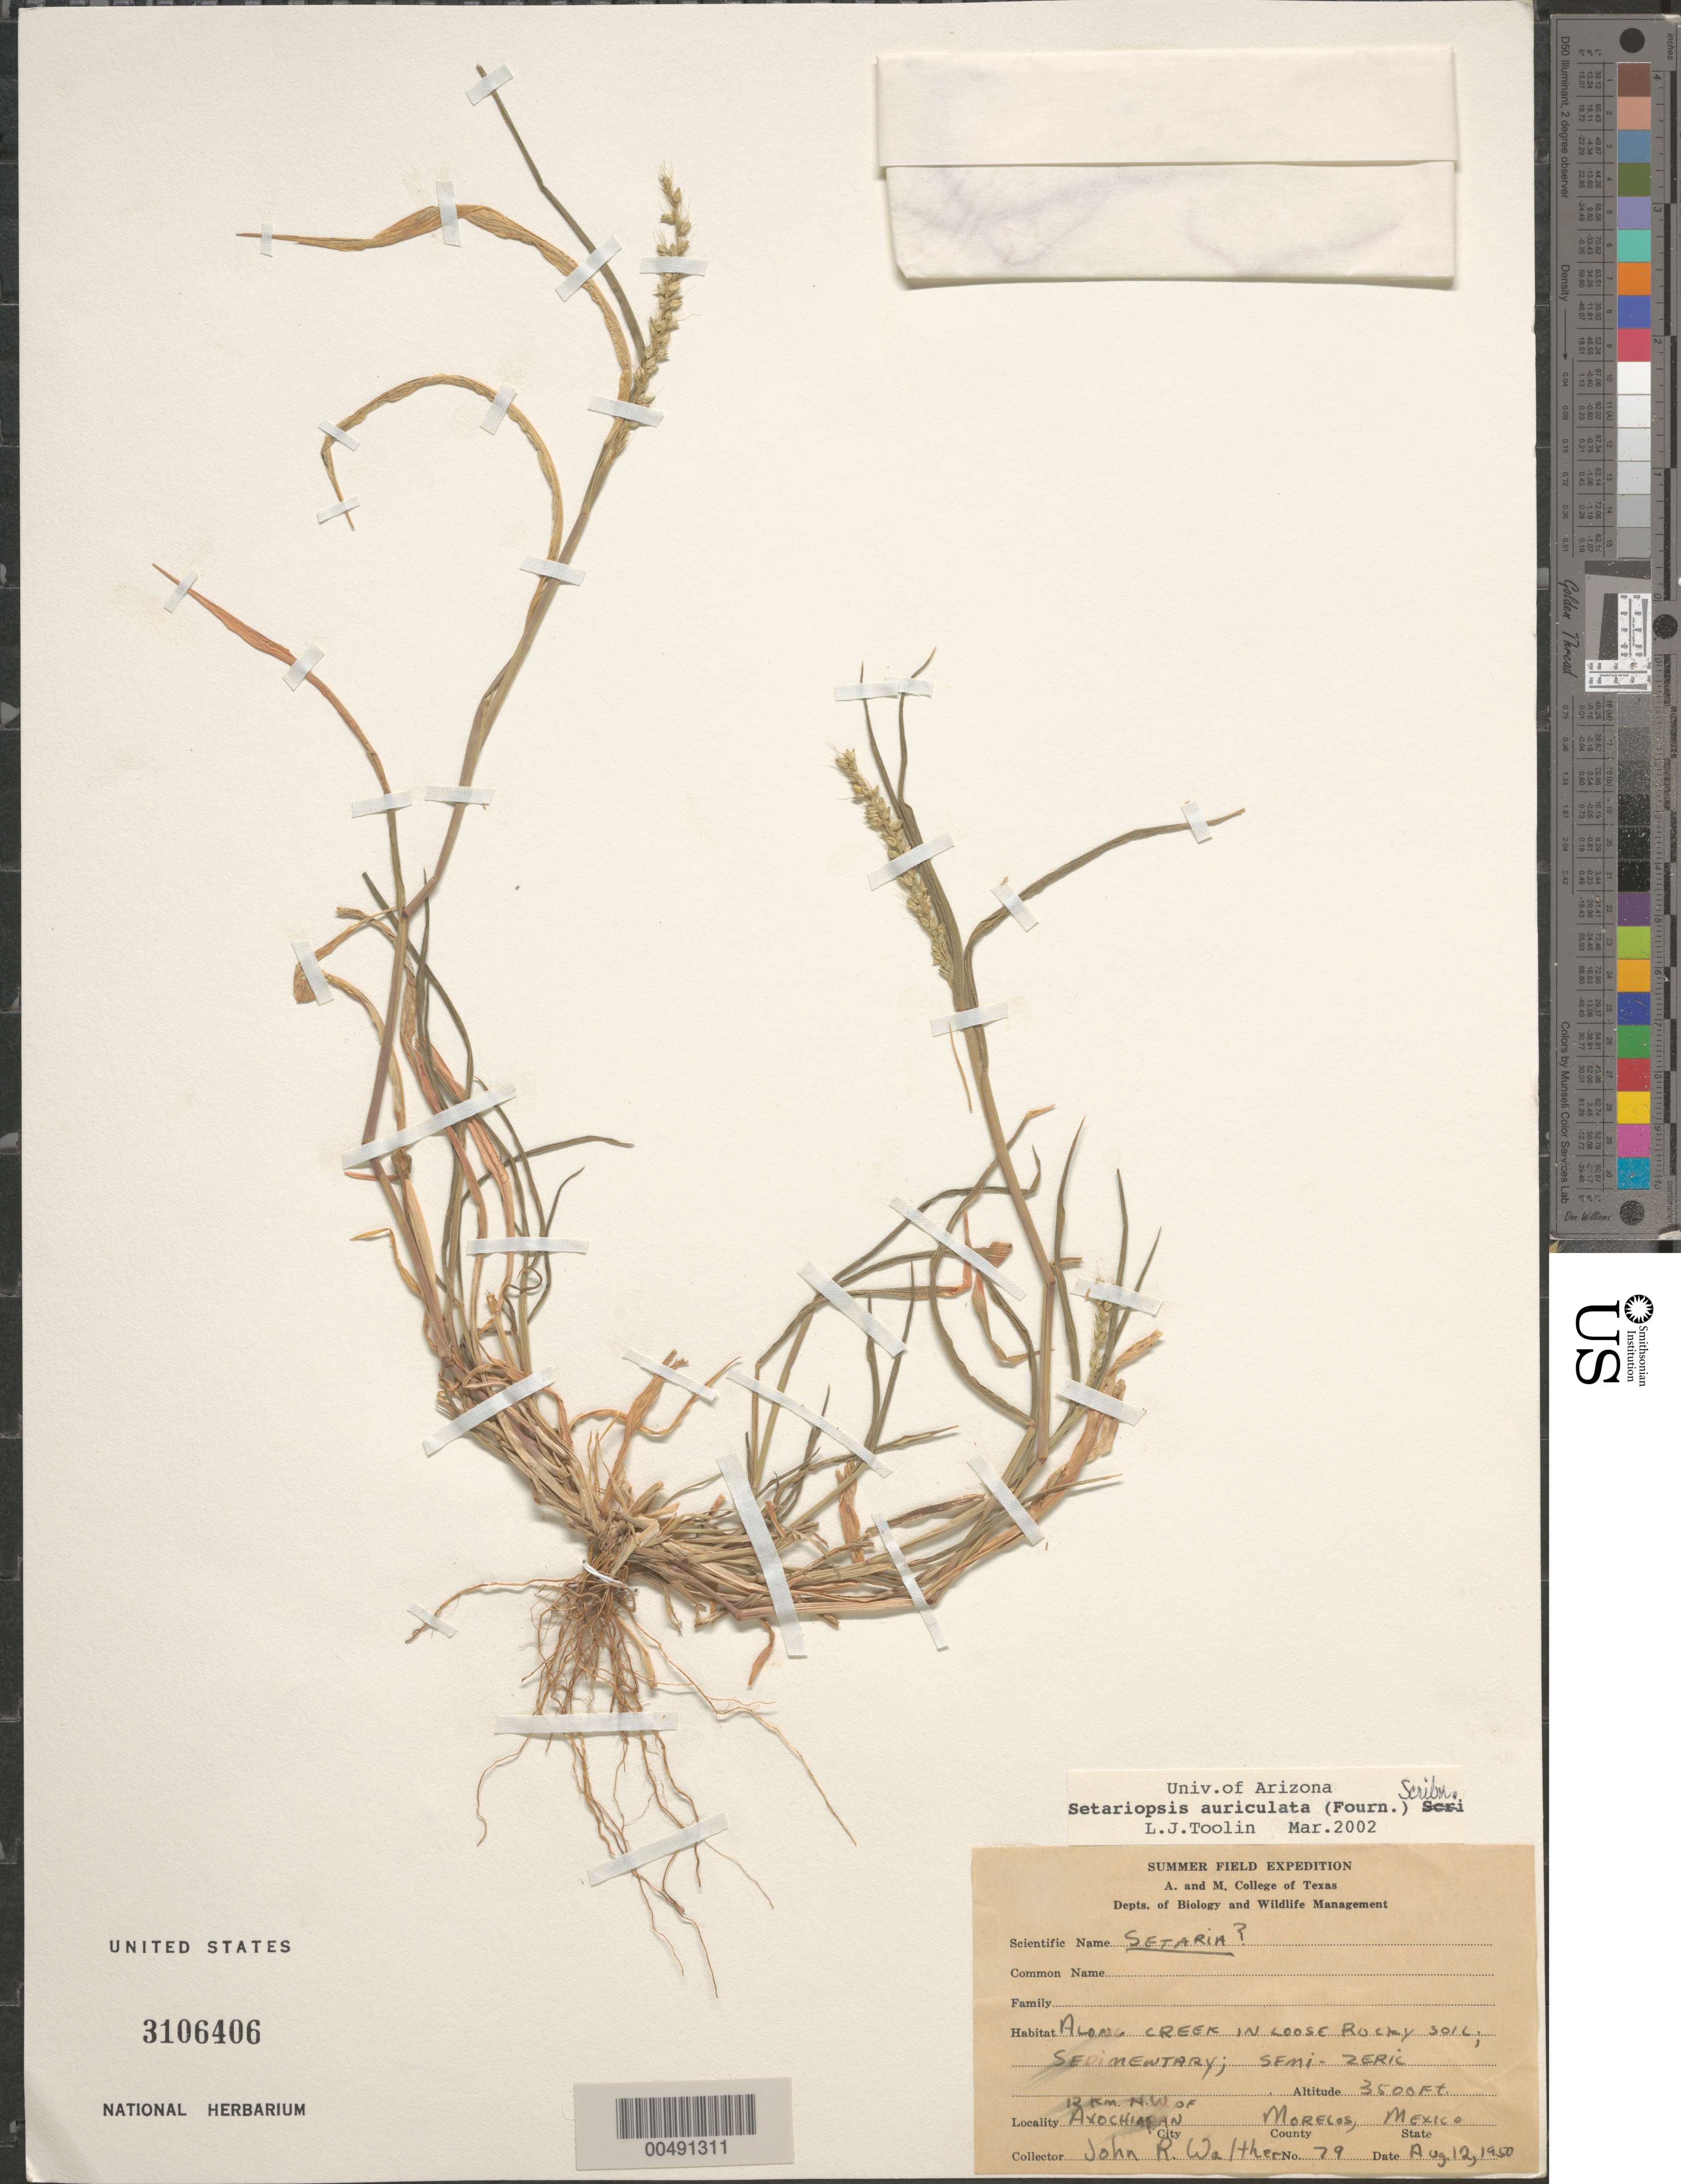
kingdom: Plantae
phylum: Tracheophyta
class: Liliopsida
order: Poales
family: Poaceae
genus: Setaria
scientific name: Setaria sp.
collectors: J. Walther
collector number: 79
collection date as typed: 12 Aug 1950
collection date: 1950-08-12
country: Mexico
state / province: Morelos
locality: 12 km NW of Axochiapan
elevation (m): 1067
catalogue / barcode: US 3106406